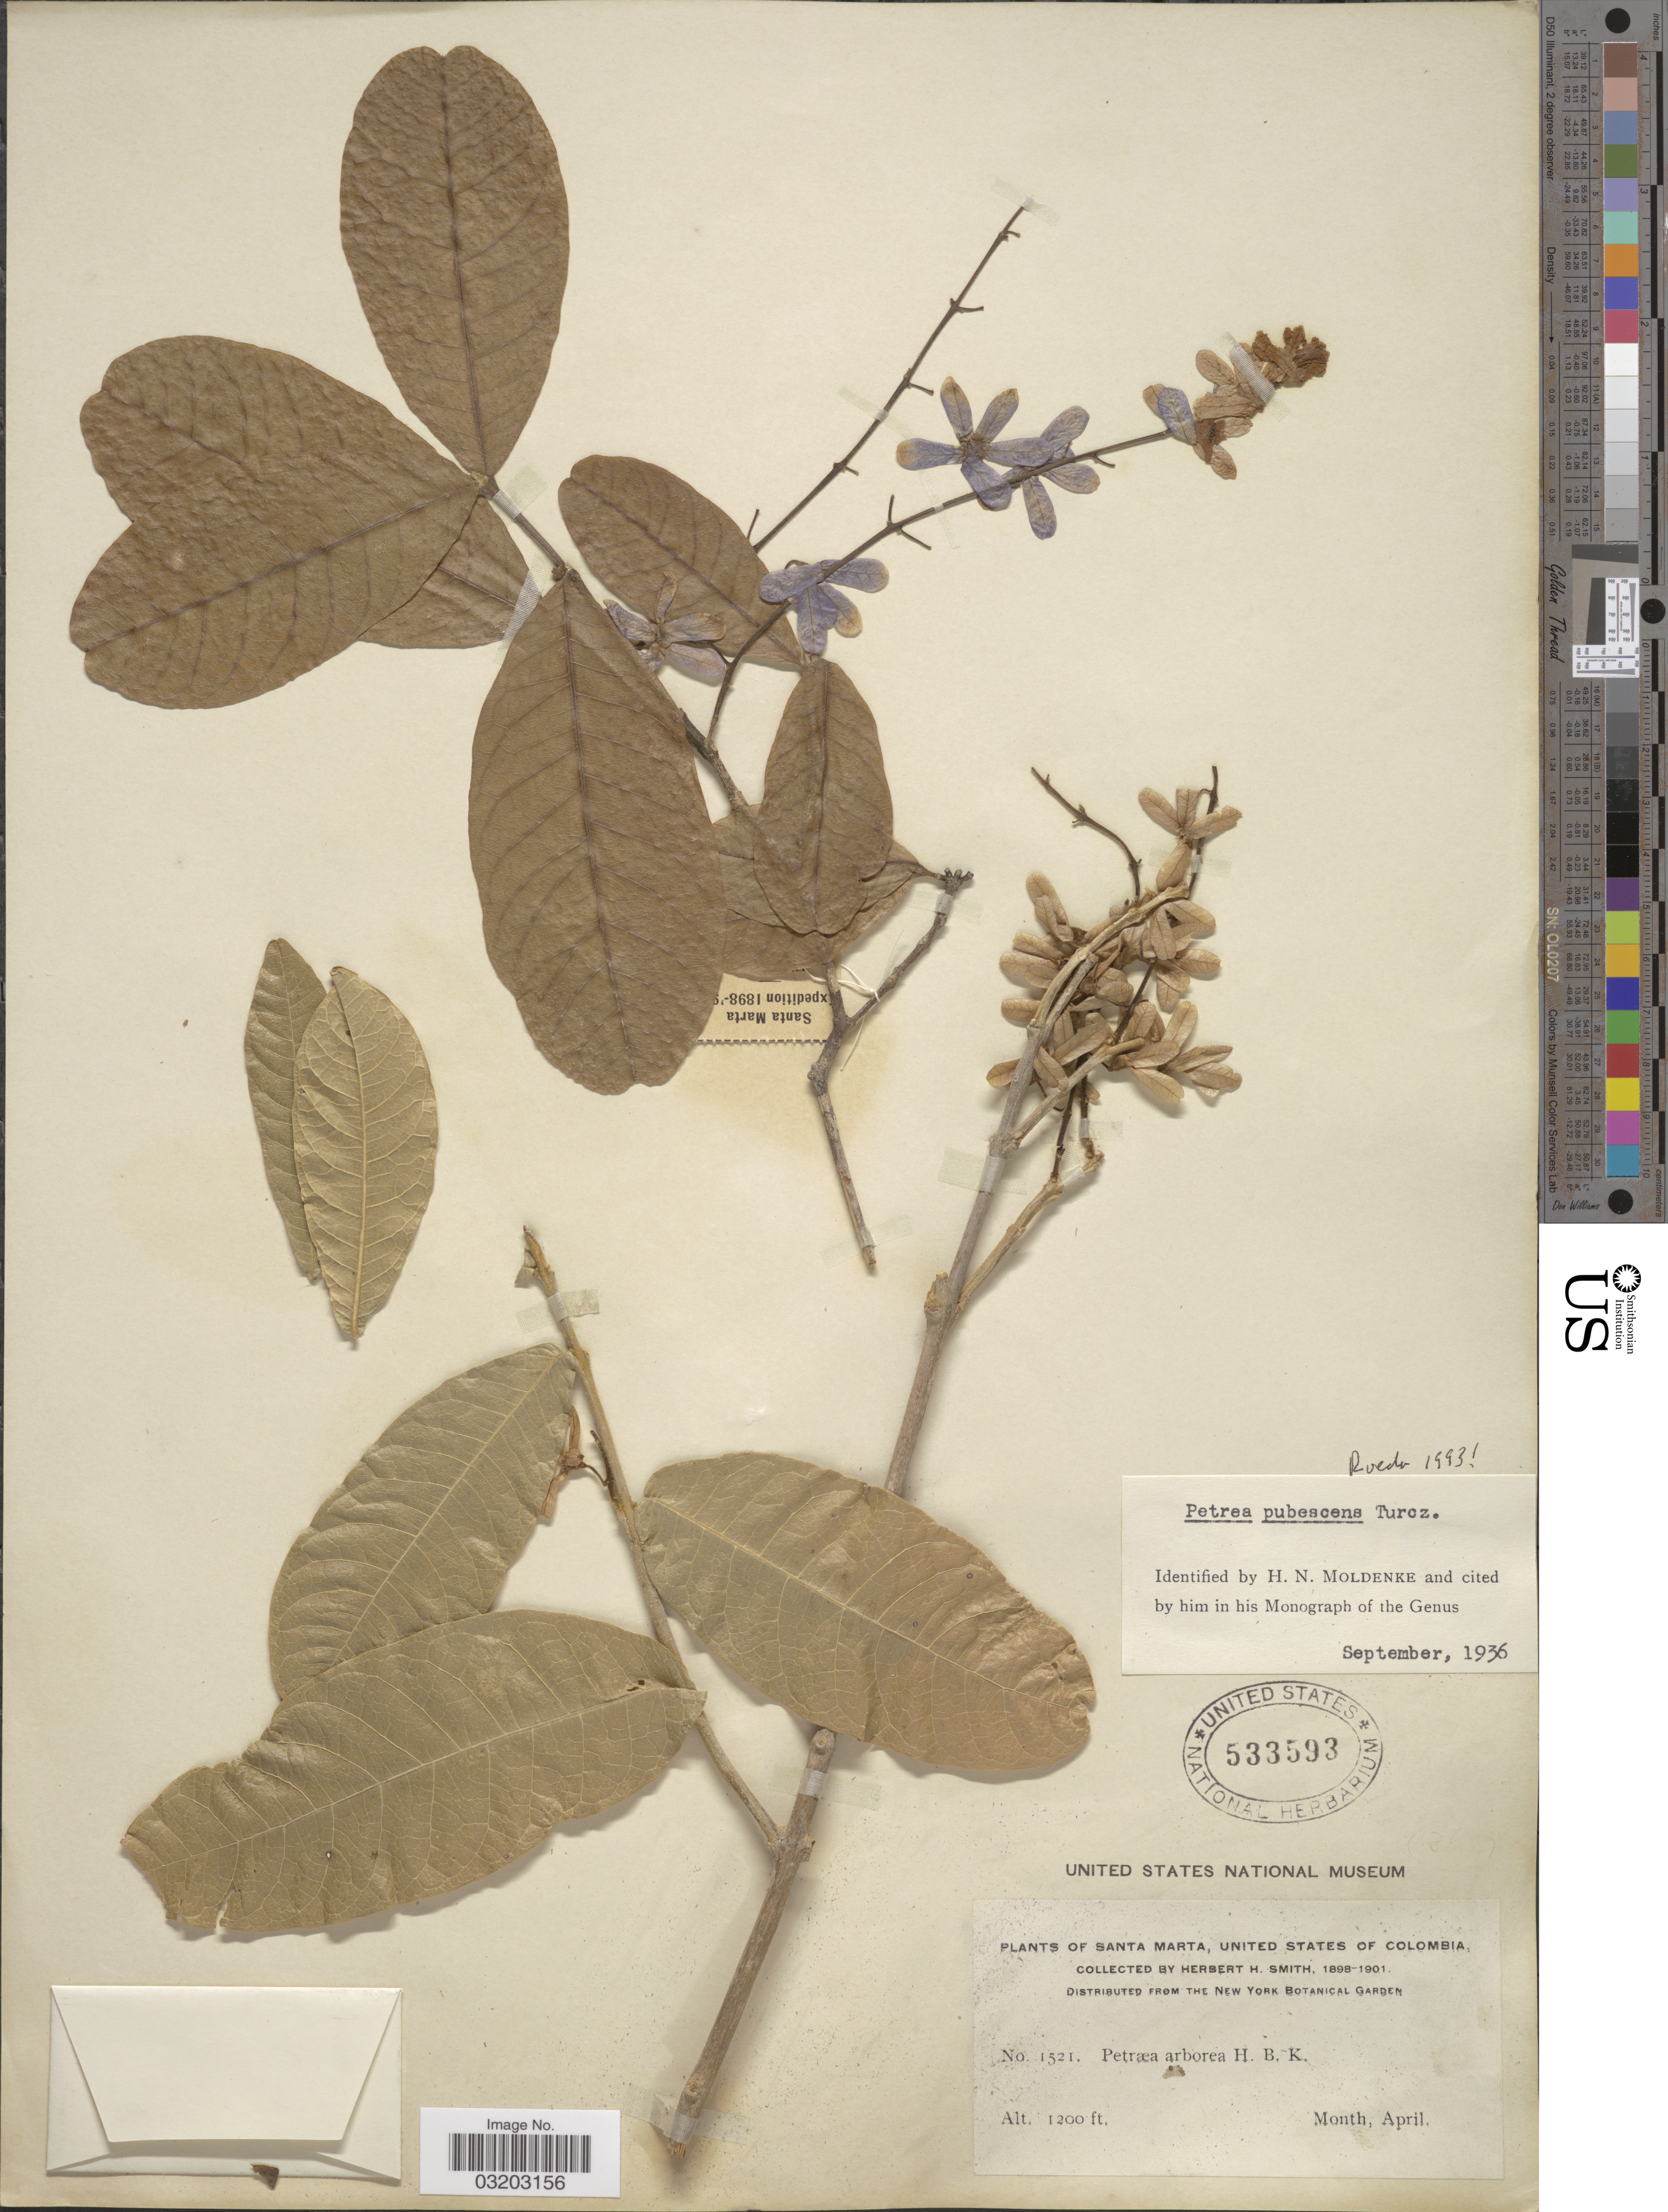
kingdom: Plantae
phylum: Tracheophyta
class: Magnoliopsida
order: Lamiales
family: Verbenaceae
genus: Petrea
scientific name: Petrea pubescens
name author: Turcz.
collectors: Herbert H. Smith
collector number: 1521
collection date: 1898-04/1901-04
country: Colombia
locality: Santa Marta, United States of Colombia.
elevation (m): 366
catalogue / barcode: US 533593